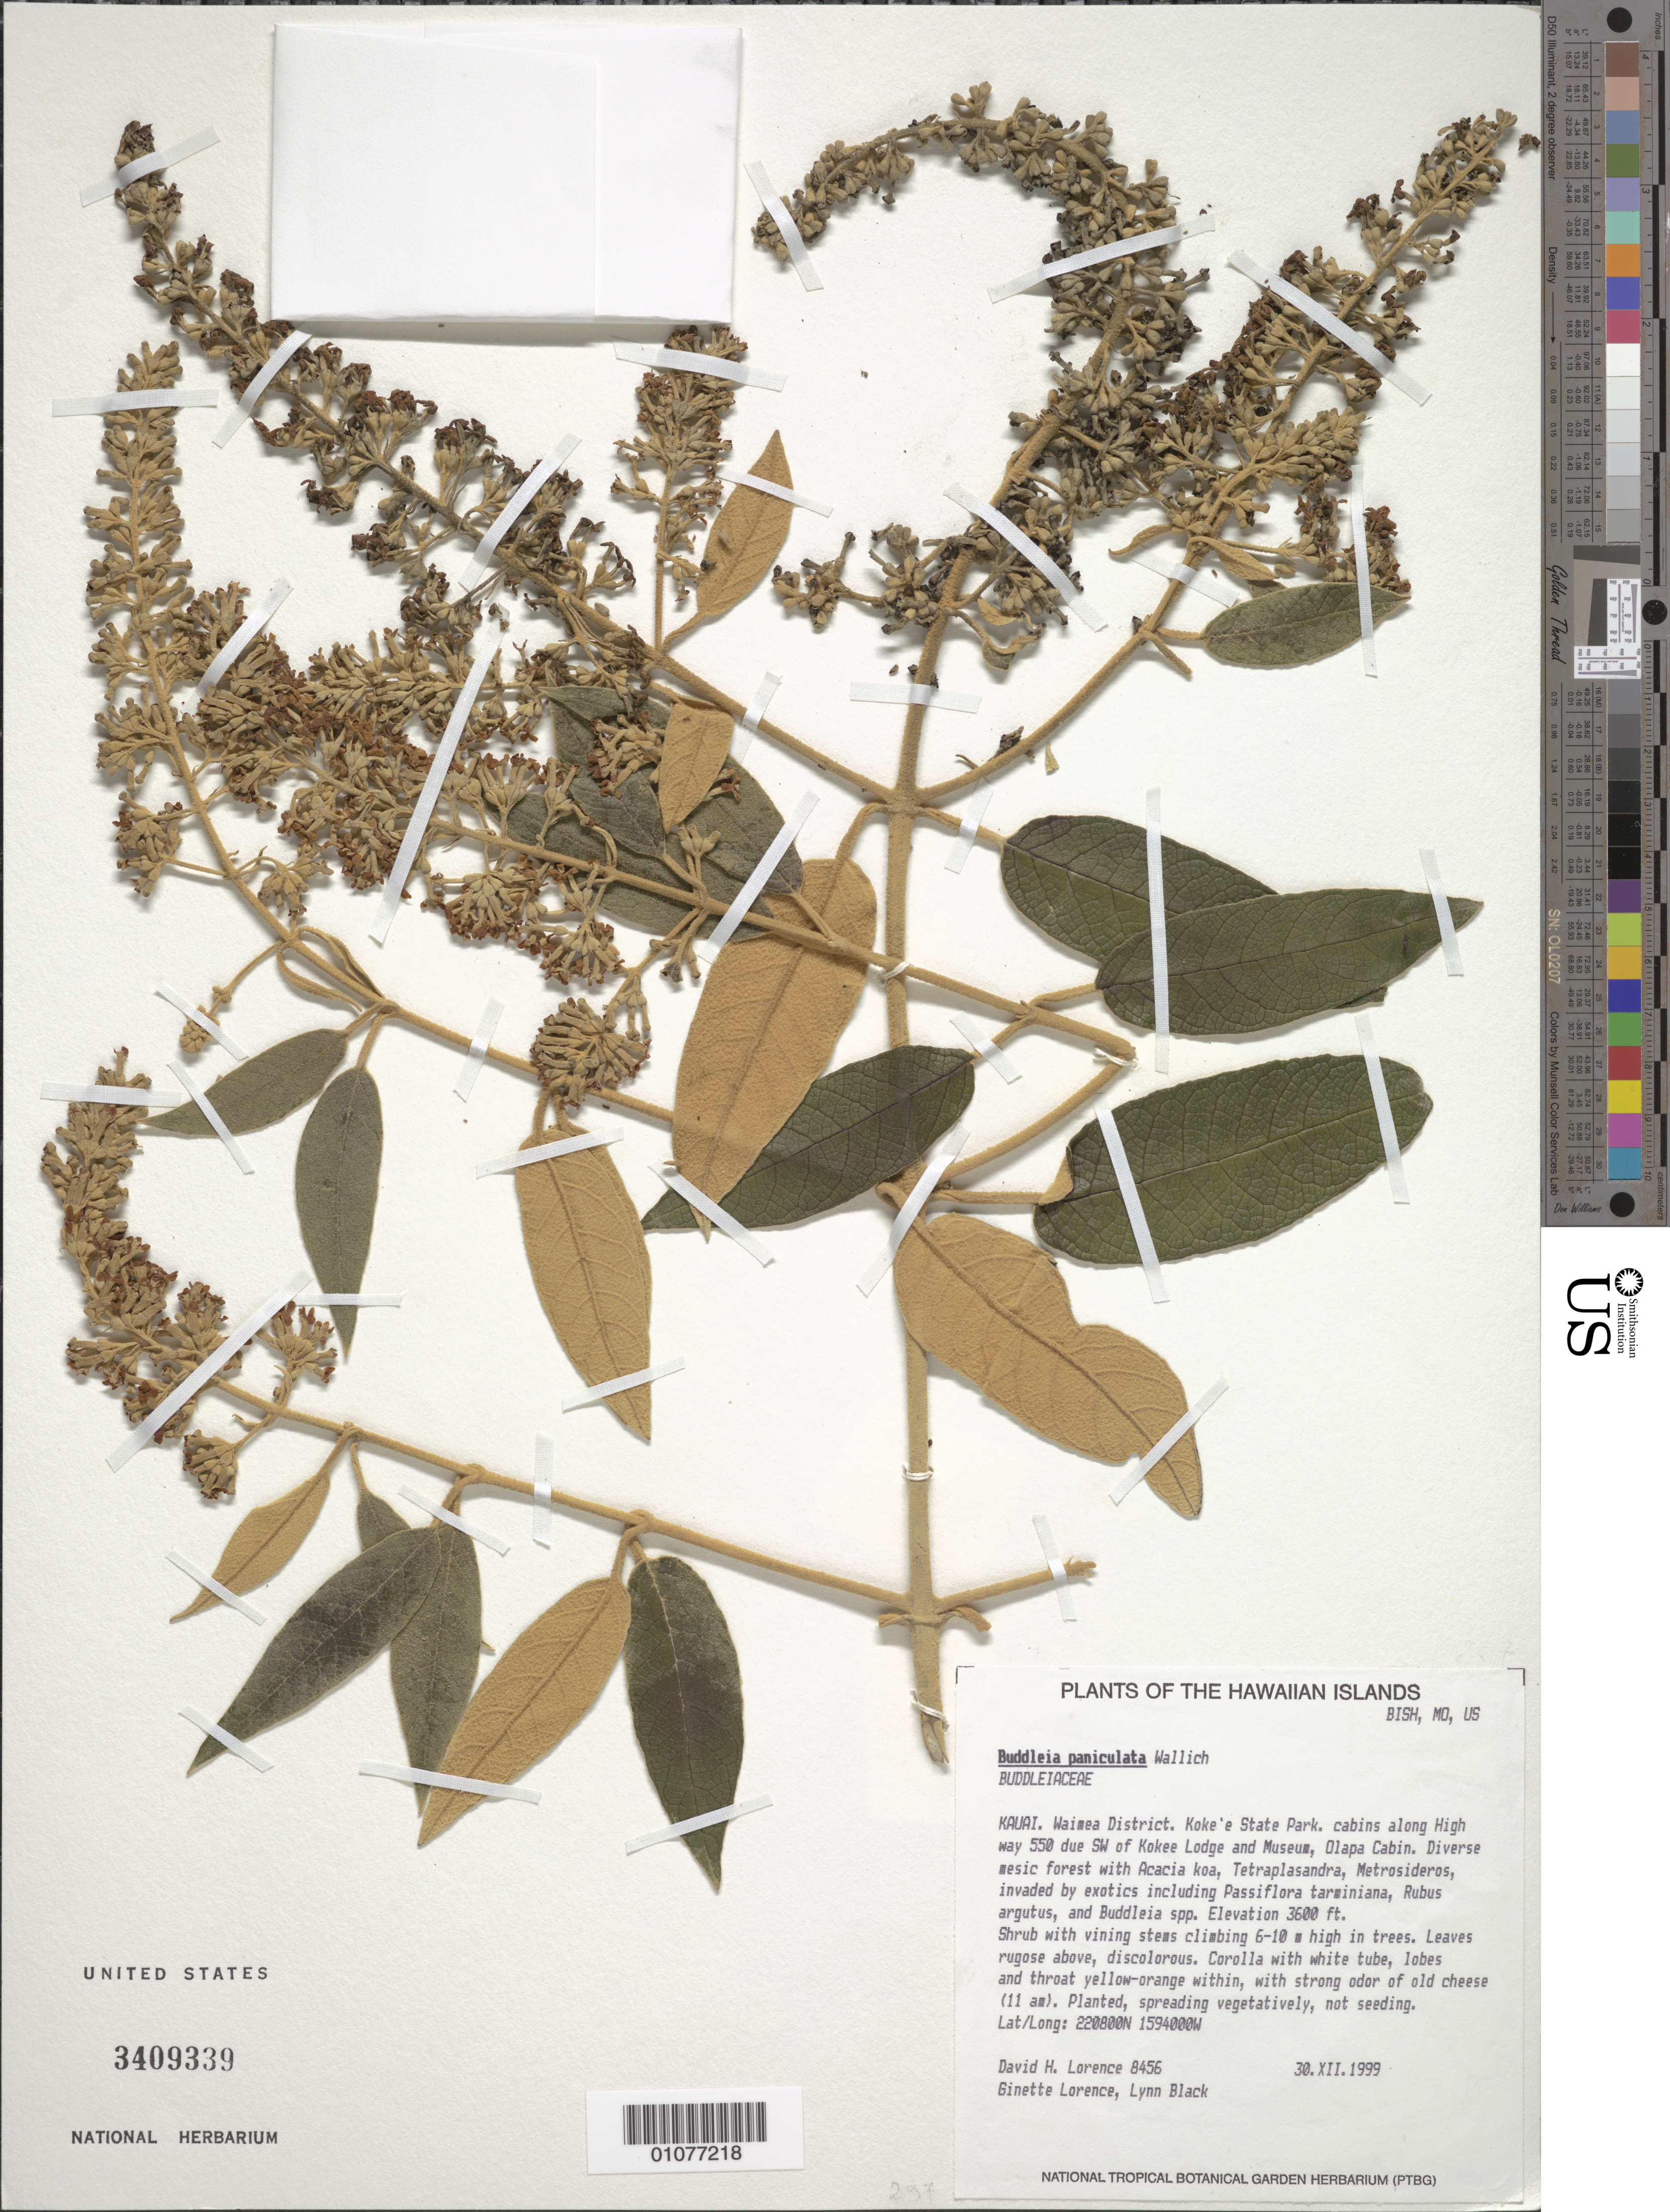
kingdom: Plantae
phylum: Tracheophyta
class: Magnoliopsida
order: Lamiales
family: Scrophulariaceae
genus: Buddleja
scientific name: Buddleja paniculata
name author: Wall.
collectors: D. Lorence, G. Lorence & L. Black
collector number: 8456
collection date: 1999-12-30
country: United States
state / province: Hawaii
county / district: Kauai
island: Kaua'i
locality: Waimea District, Koke'e State Park, cabins along Hwy. 550 due SW of Kokee Lodge and Museum, Olapa Cabin.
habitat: diverse mesic forest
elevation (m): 1097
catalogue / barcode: US 3409339